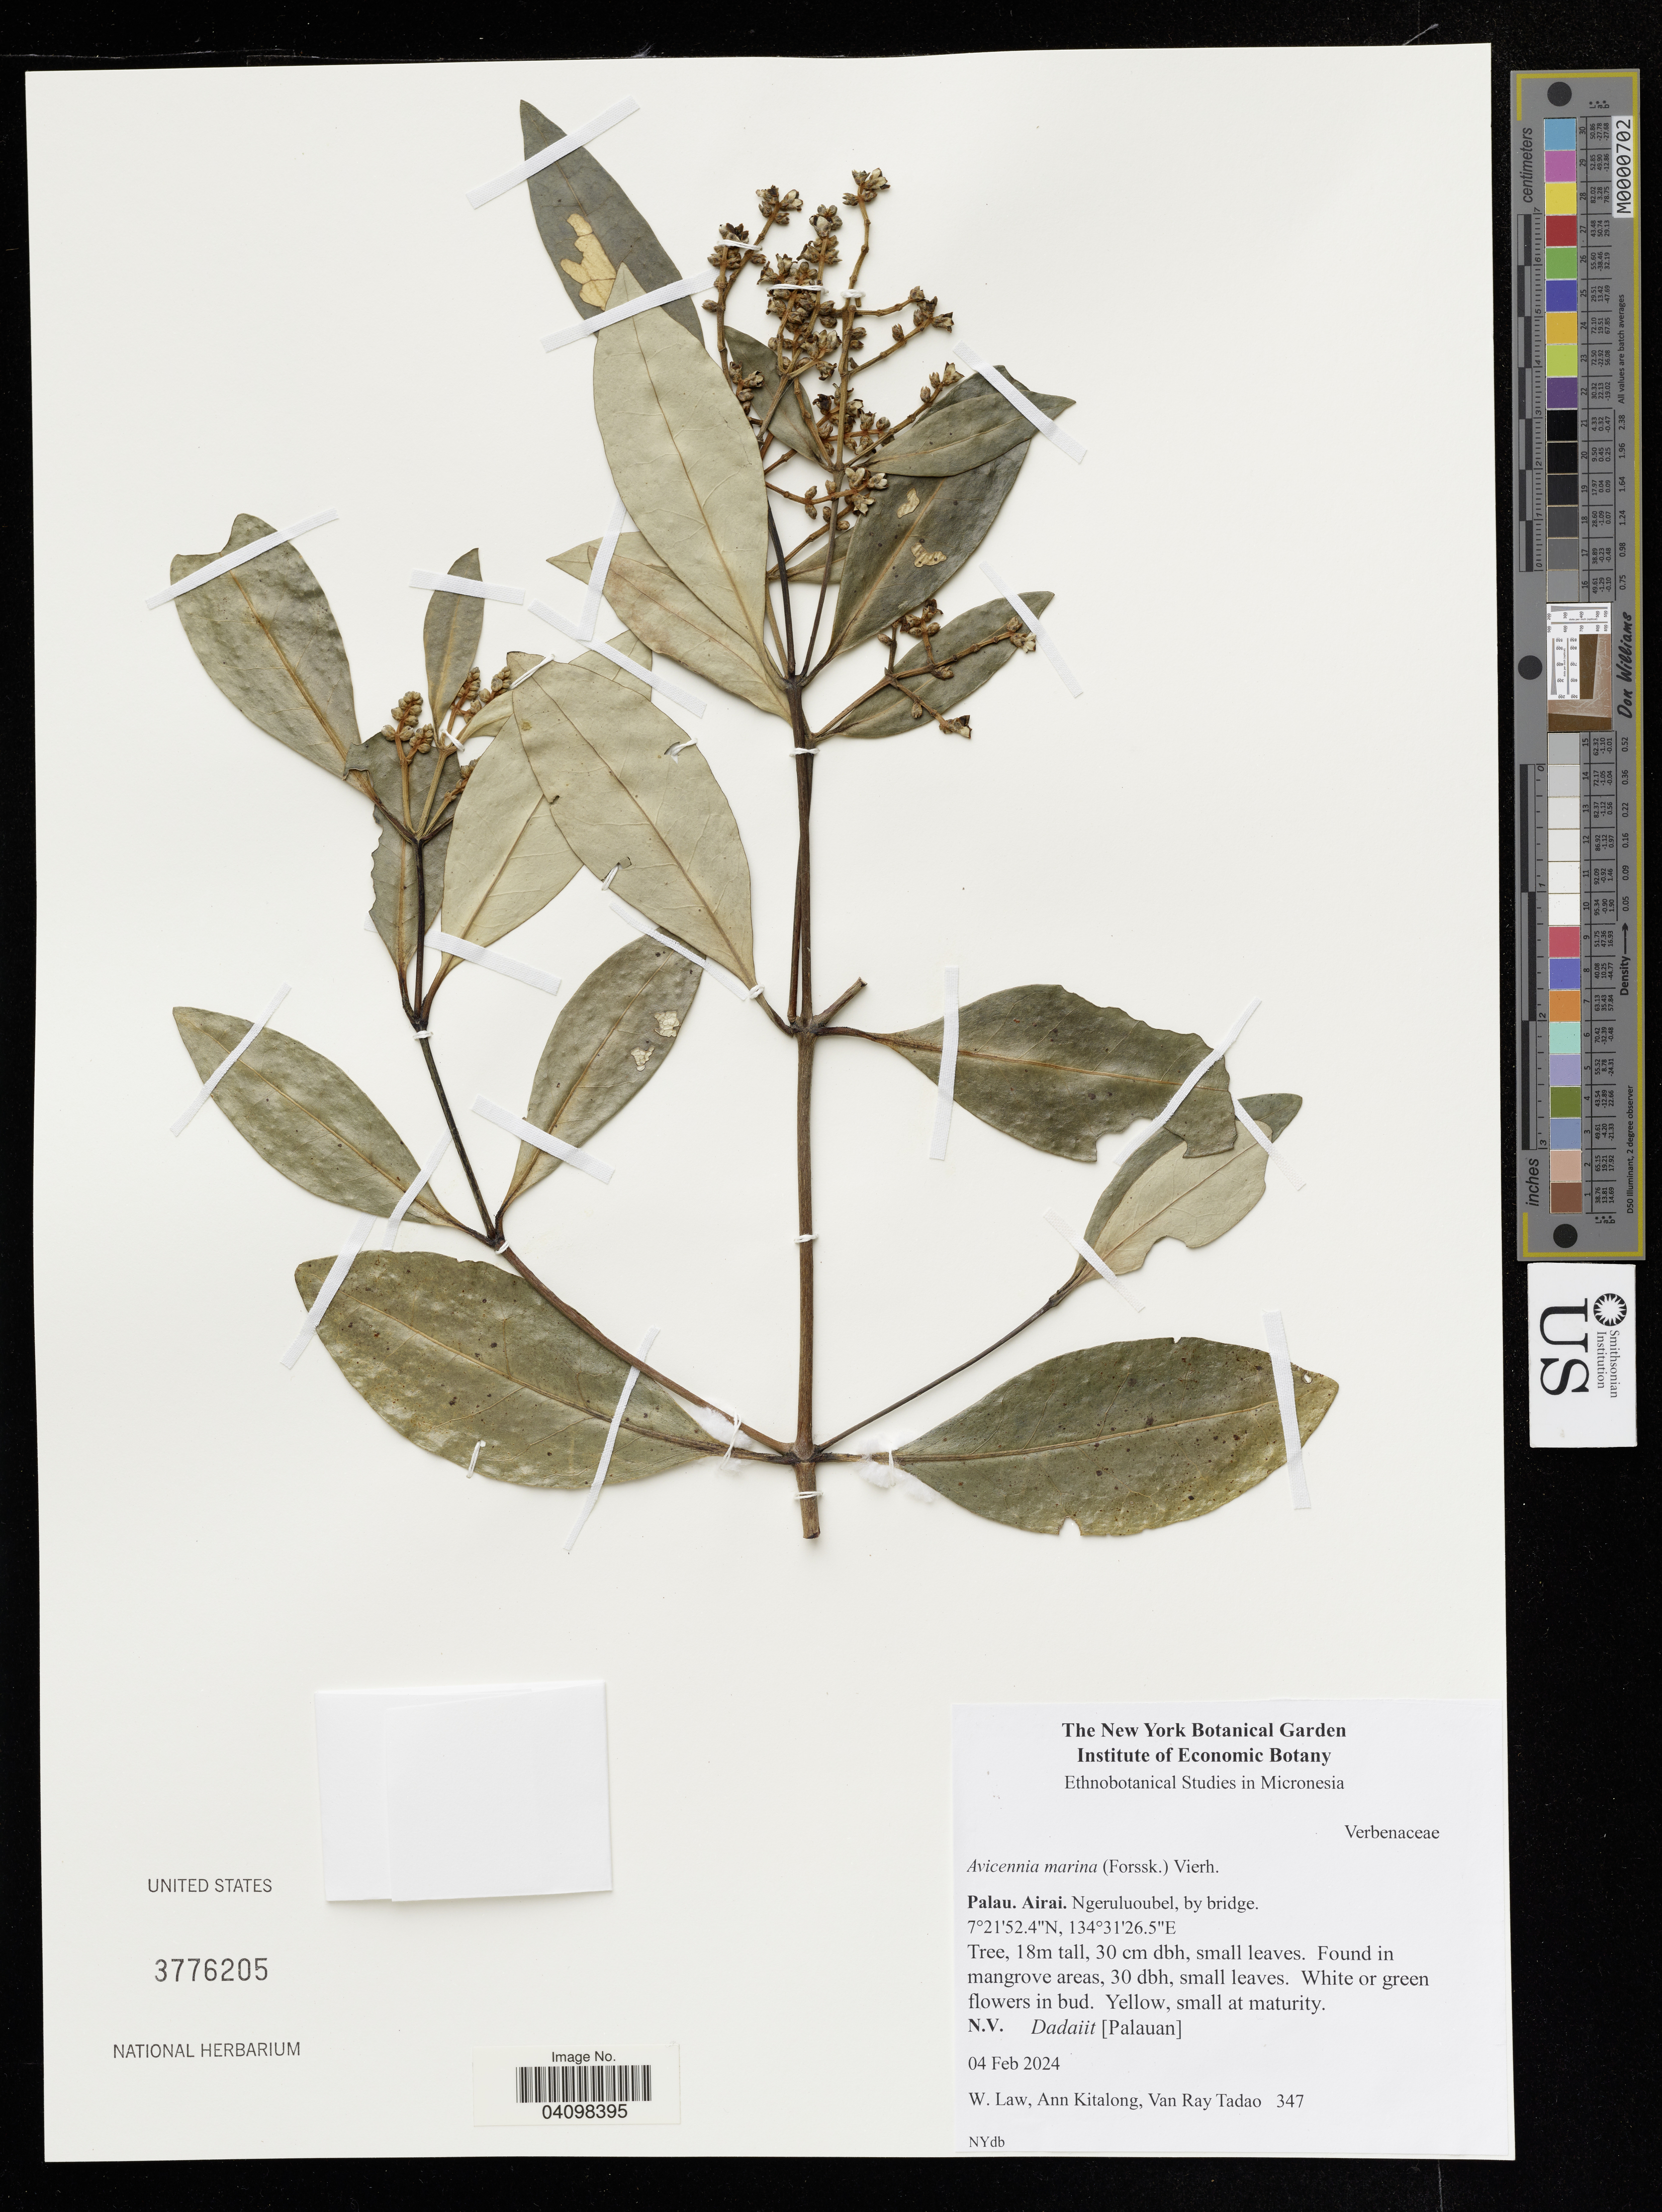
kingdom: Plantae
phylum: Tracheophyta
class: Magnoliopsida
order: Lamiales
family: Acanthaceae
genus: Avicennia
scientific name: Avicennia marina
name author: (Forssk.) Vierh.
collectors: W. Law, A. Kitalong & V. Tadao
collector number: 347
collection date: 2024-02-04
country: Belau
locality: Airai. Ngeruluoubel, by bridge.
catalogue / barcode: US 3776205